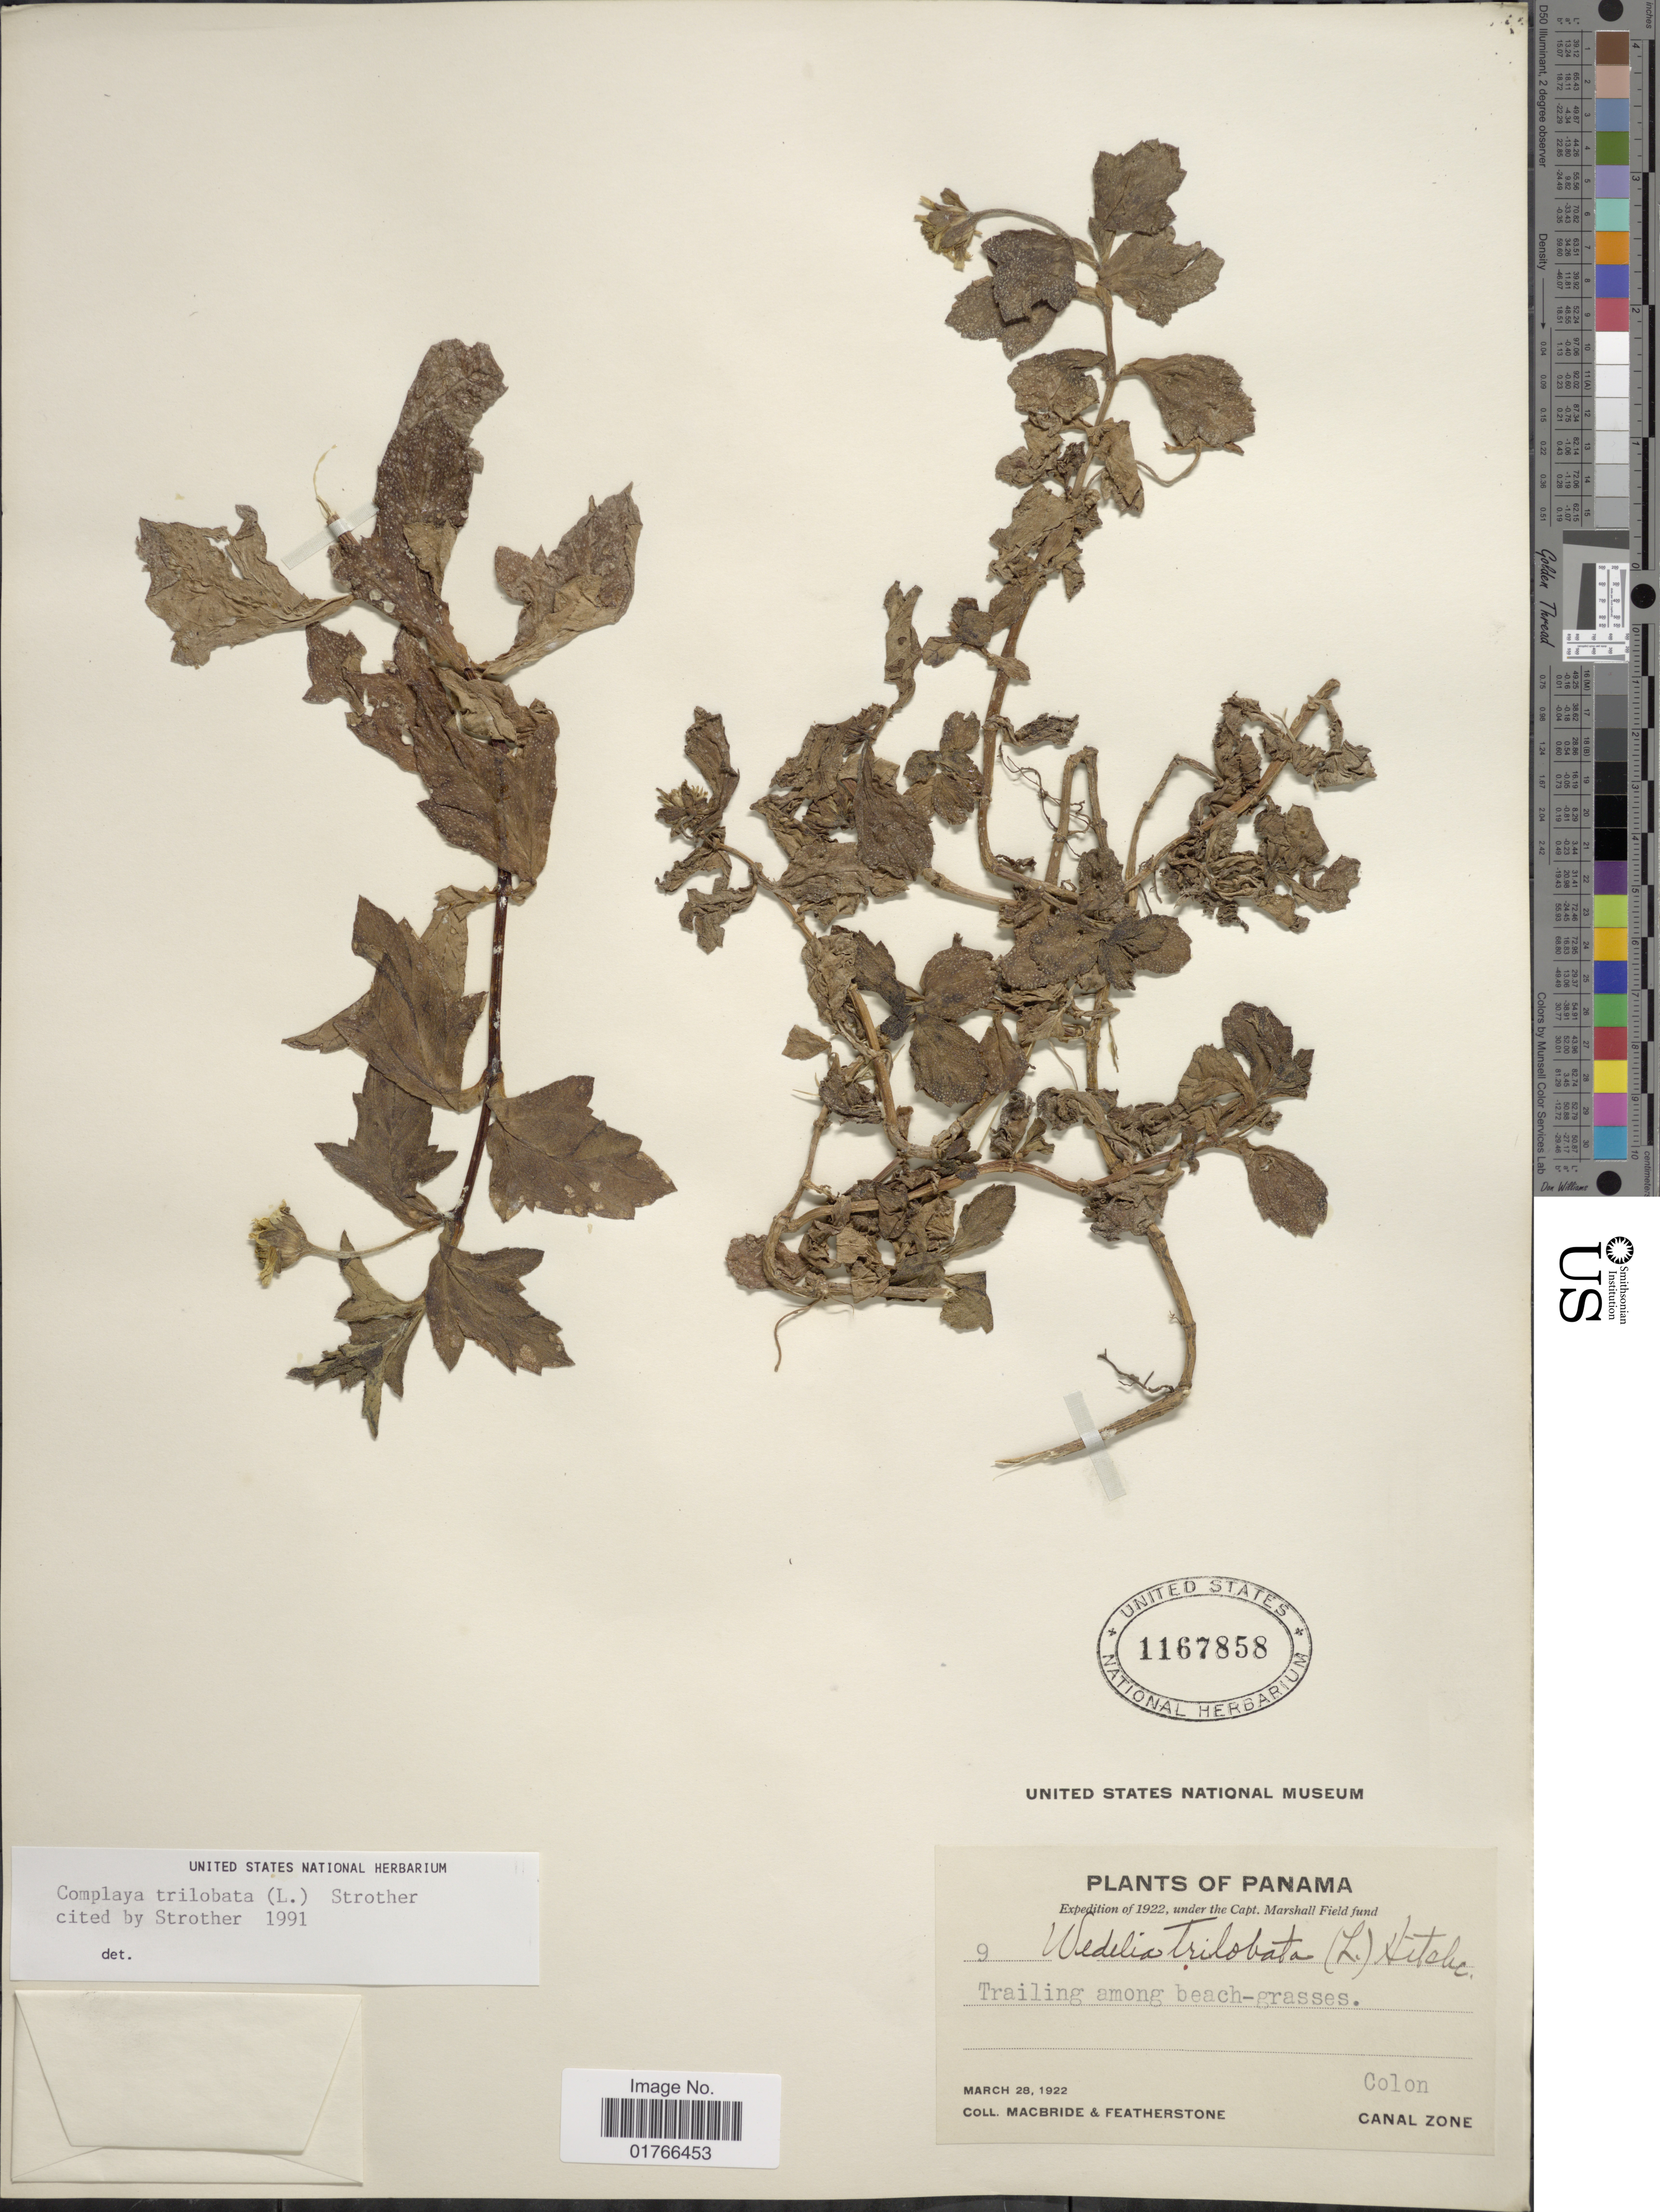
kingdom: Plantae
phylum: Tracheophyta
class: Magnoliopsida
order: Asterales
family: Asteraceae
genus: Sphagneticola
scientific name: Sphagneticola trilobata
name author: (L.) Pruski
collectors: Macbride, -- & -. Featherstone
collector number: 9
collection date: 1922-03-28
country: Panama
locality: Colon, Canal Zone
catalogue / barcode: US 1167858